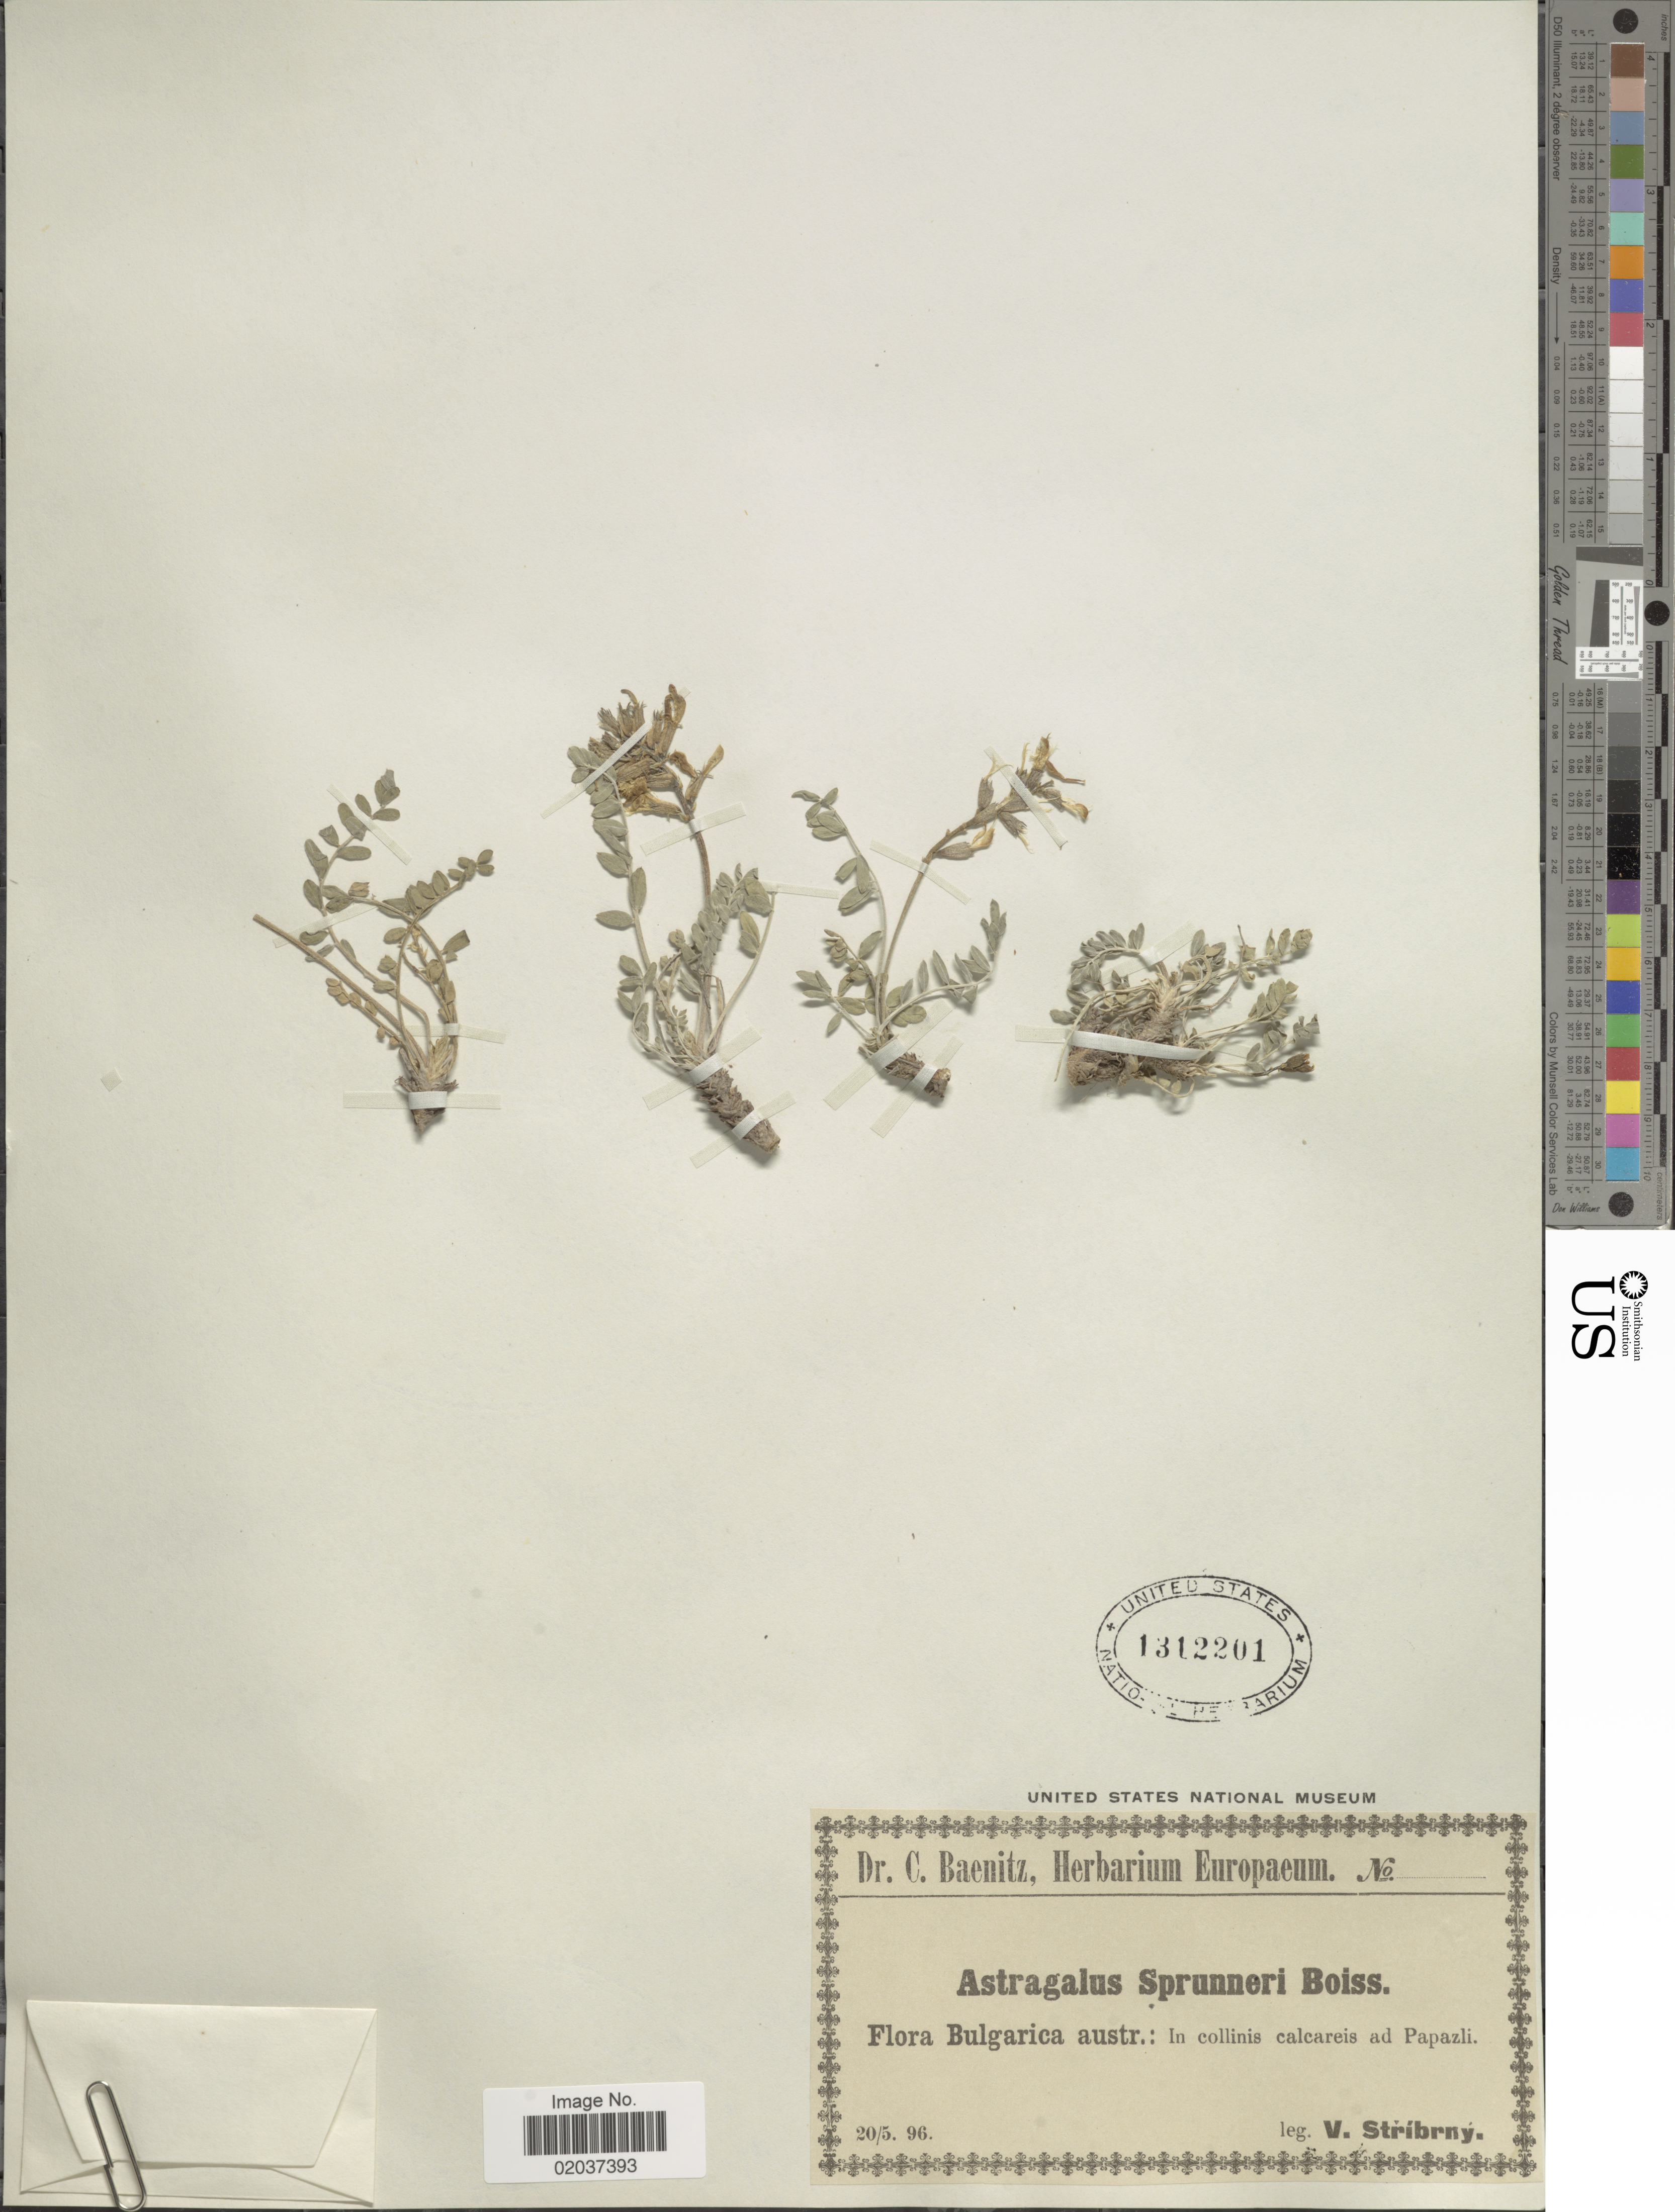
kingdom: Plantae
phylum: Tracheophyta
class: Magnoliopsida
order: Fabales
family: Fabaceae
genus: Astragalus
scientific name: Astragalus spruneri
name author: Boiss.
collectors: V. Stribrny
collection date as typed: Transcribed d/m/y: 20/5/96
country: Bulgaria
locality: Bulgarica austr.: In collinis calcareis ad Papazli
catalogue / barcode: US 1312201